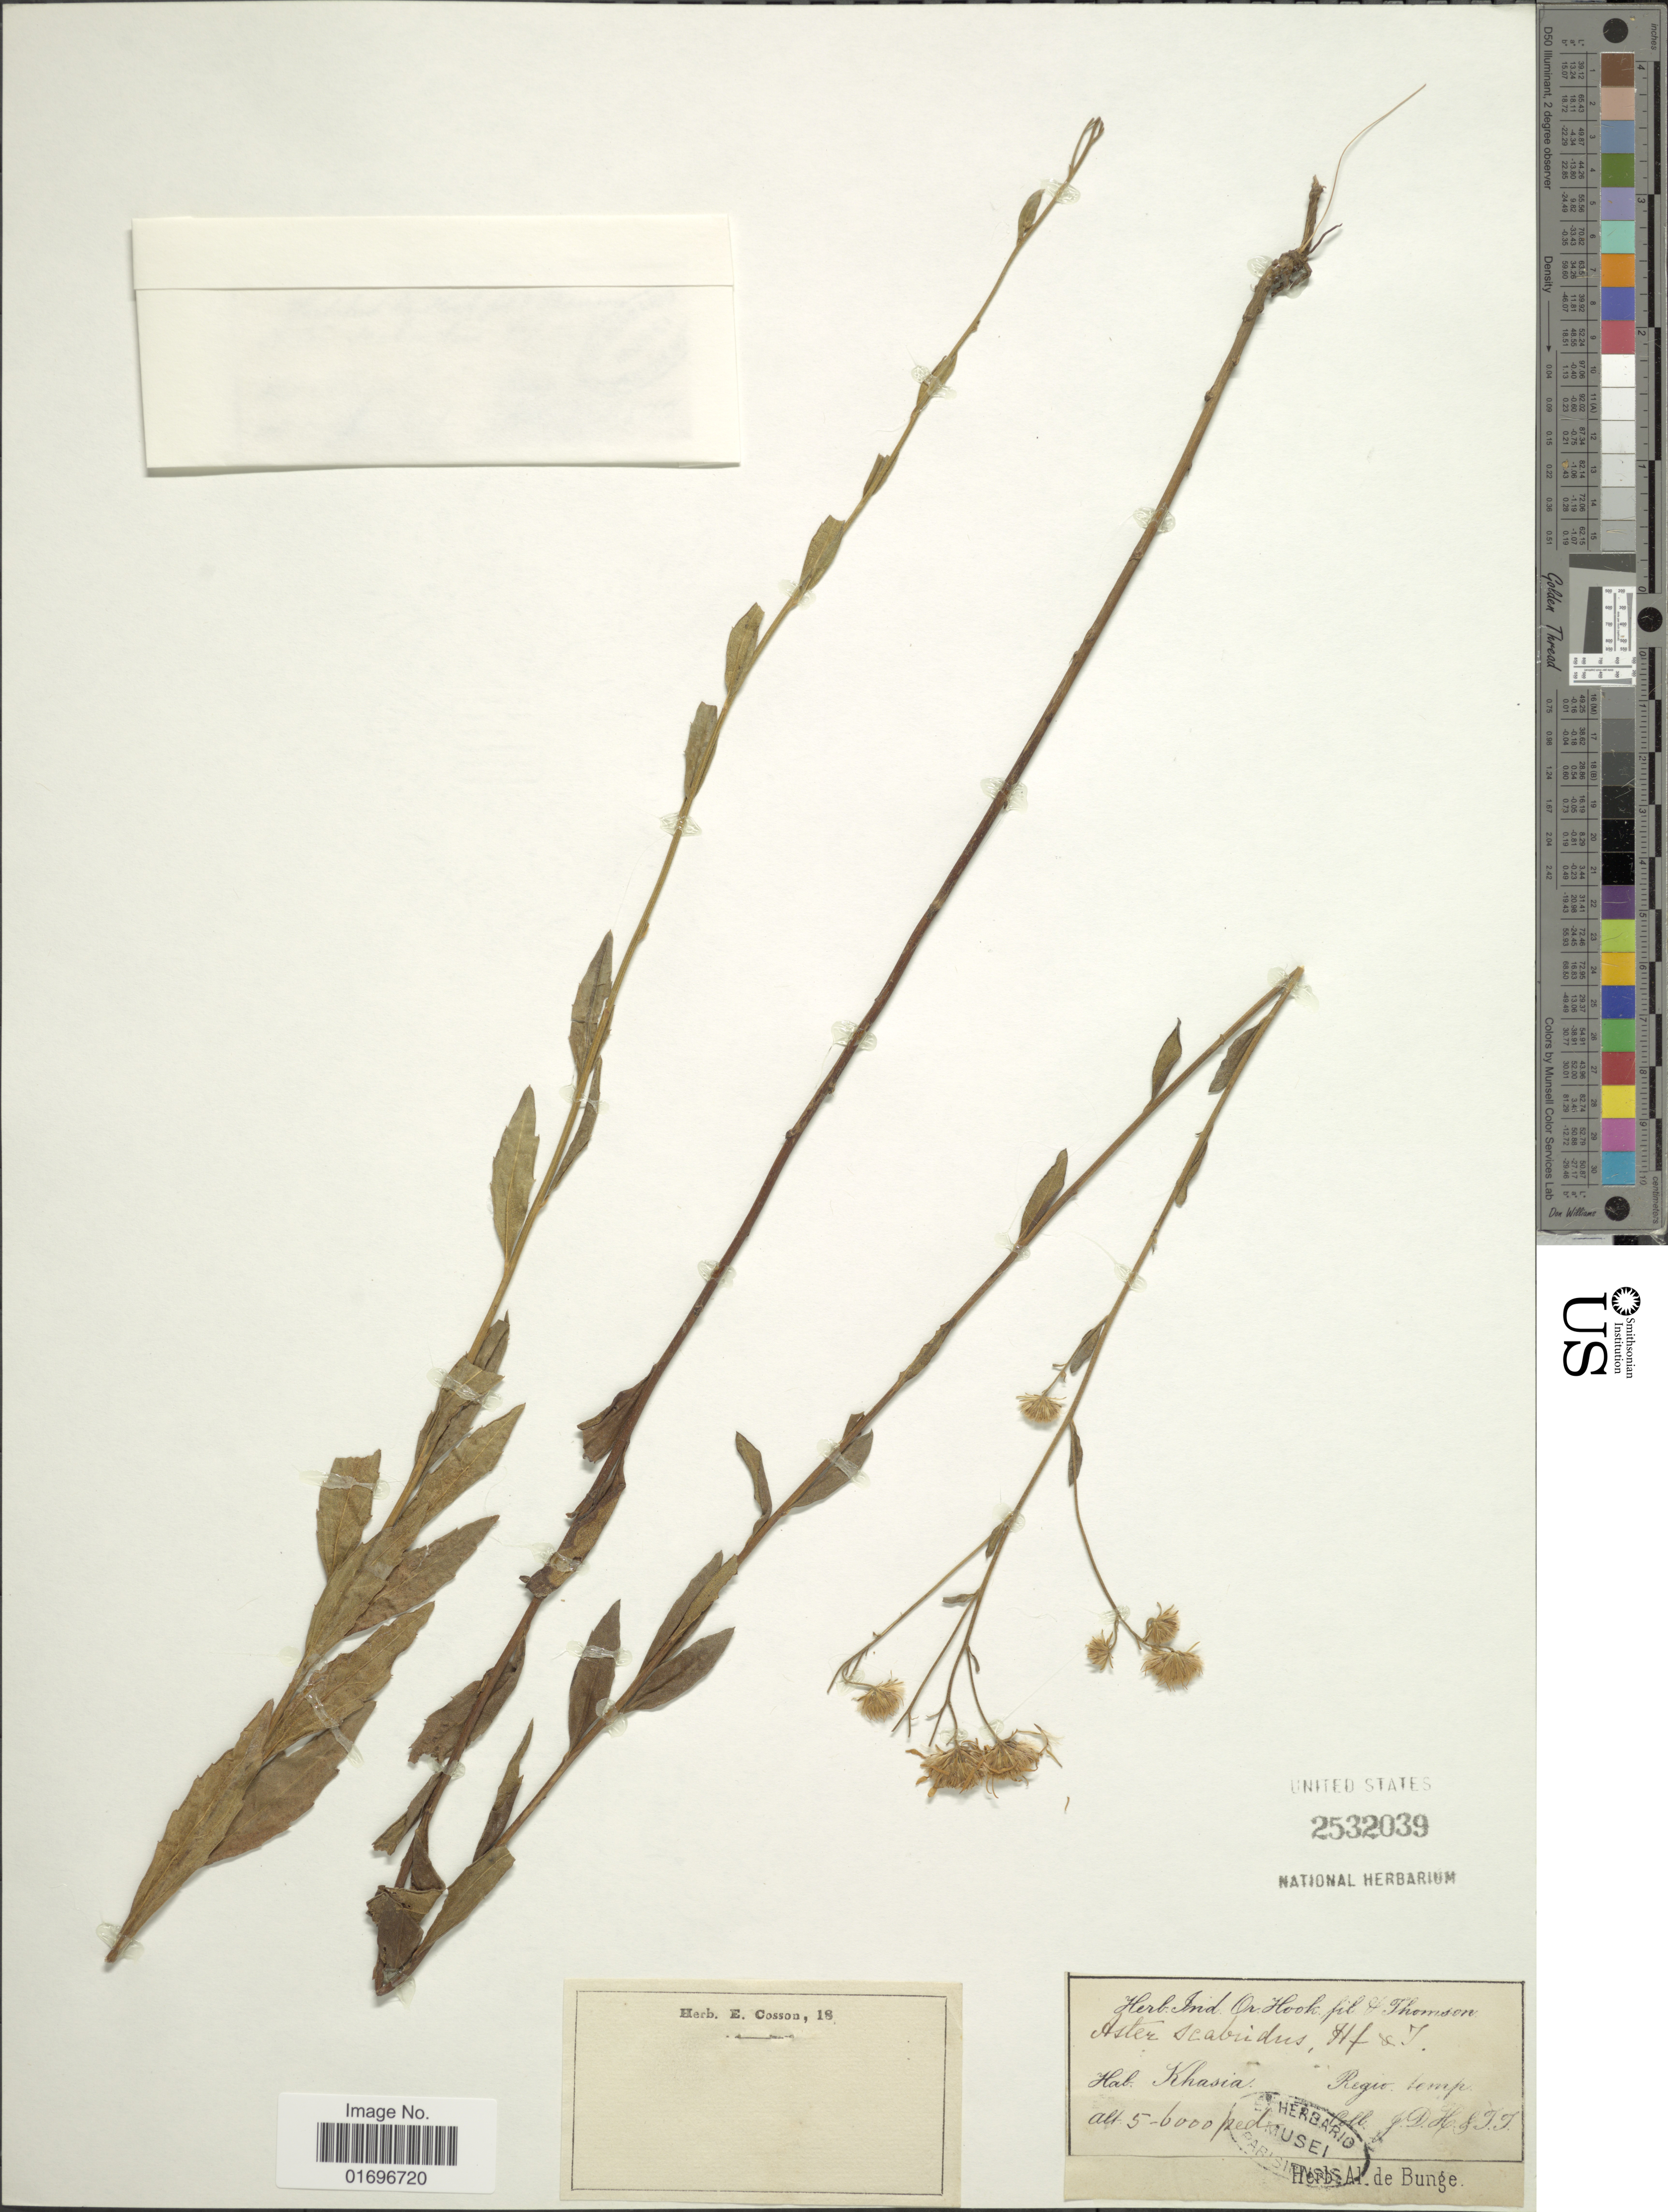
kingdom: Plantae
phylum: Tracheophyta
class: Magnoliopsida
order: Asterales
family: Asteraceae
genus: Aster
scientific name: Aster scabridus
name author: (DC.) E. Mey. ex Harv.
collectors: J. D. Hooker & T. Thomson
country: India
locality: Khasia. Regio. temp.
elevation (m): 1524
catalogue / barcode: US 2532039